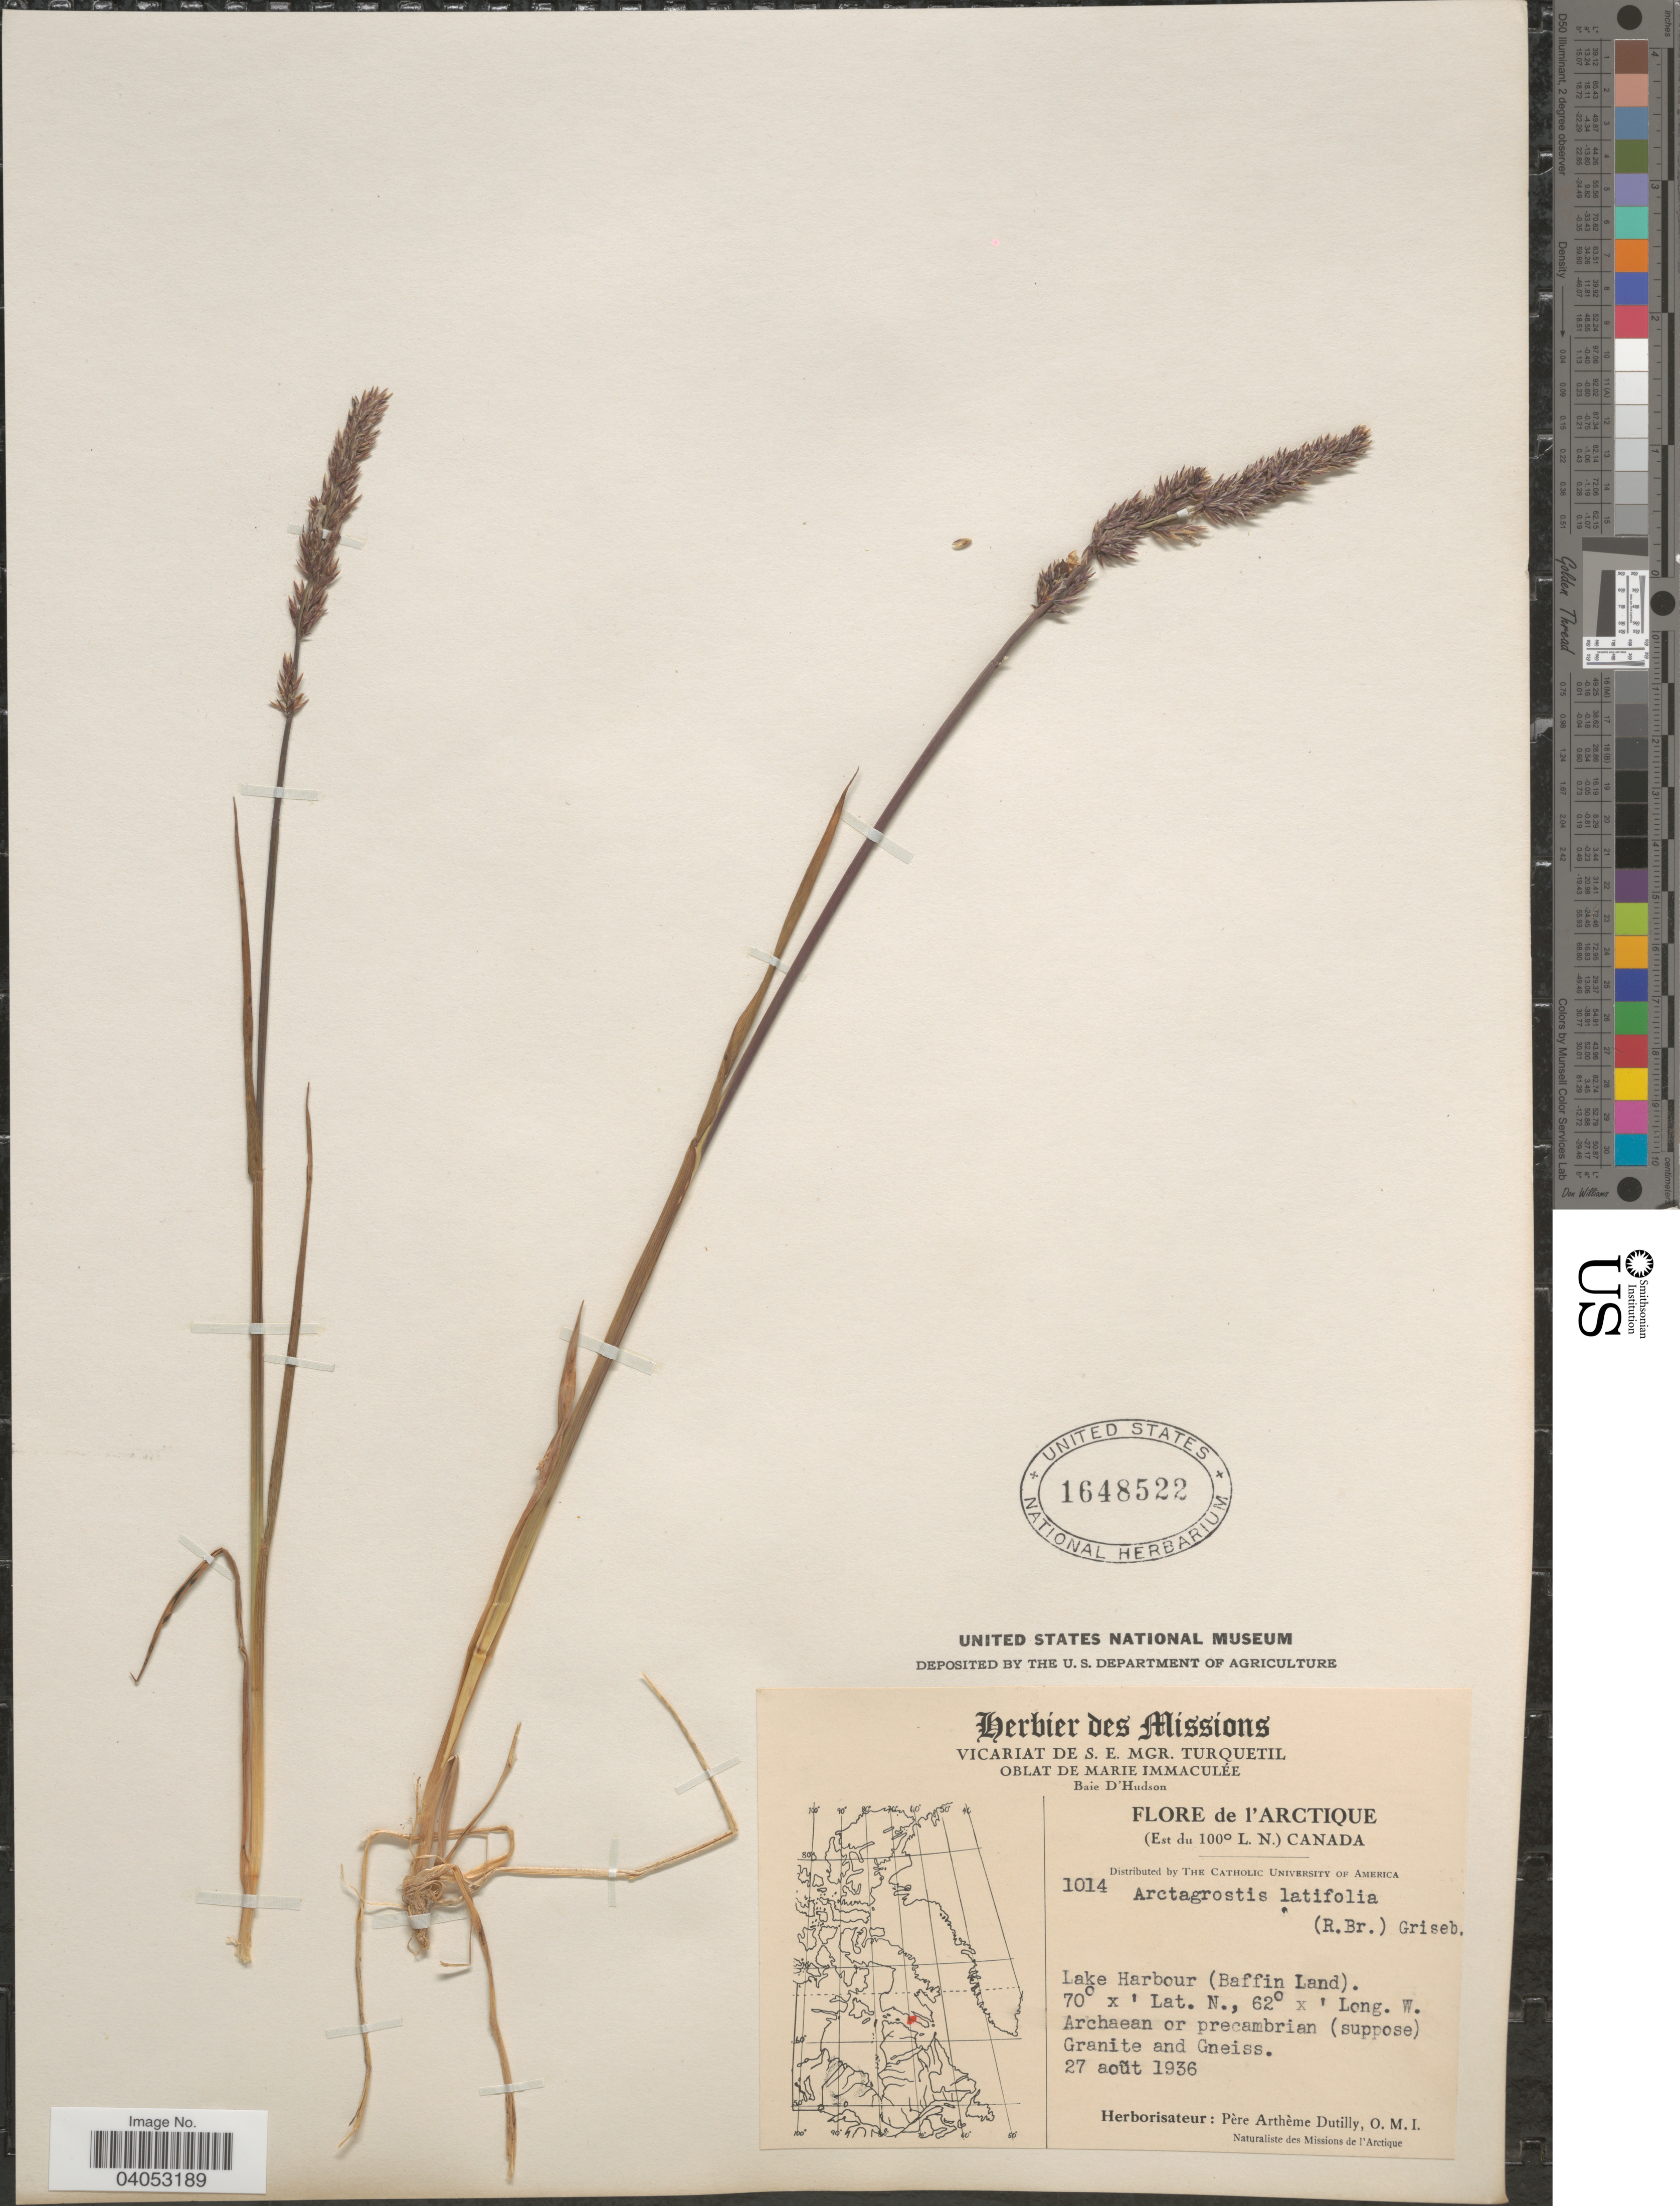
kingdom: Plantae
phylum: Tracheophyta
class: Liliopsida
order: Poales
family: Poaceae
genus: Arctagrostis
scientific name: Arctagrostis latifolia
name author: (R. Br.) Griseb.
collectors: P. Dutilly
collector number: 1014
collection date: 1936-08-27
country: Canada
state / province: Nunavut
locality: L'Arctique. (Est du 100º L. N.). Lake Harbour (Baffin Island).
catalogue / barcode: US 1648522